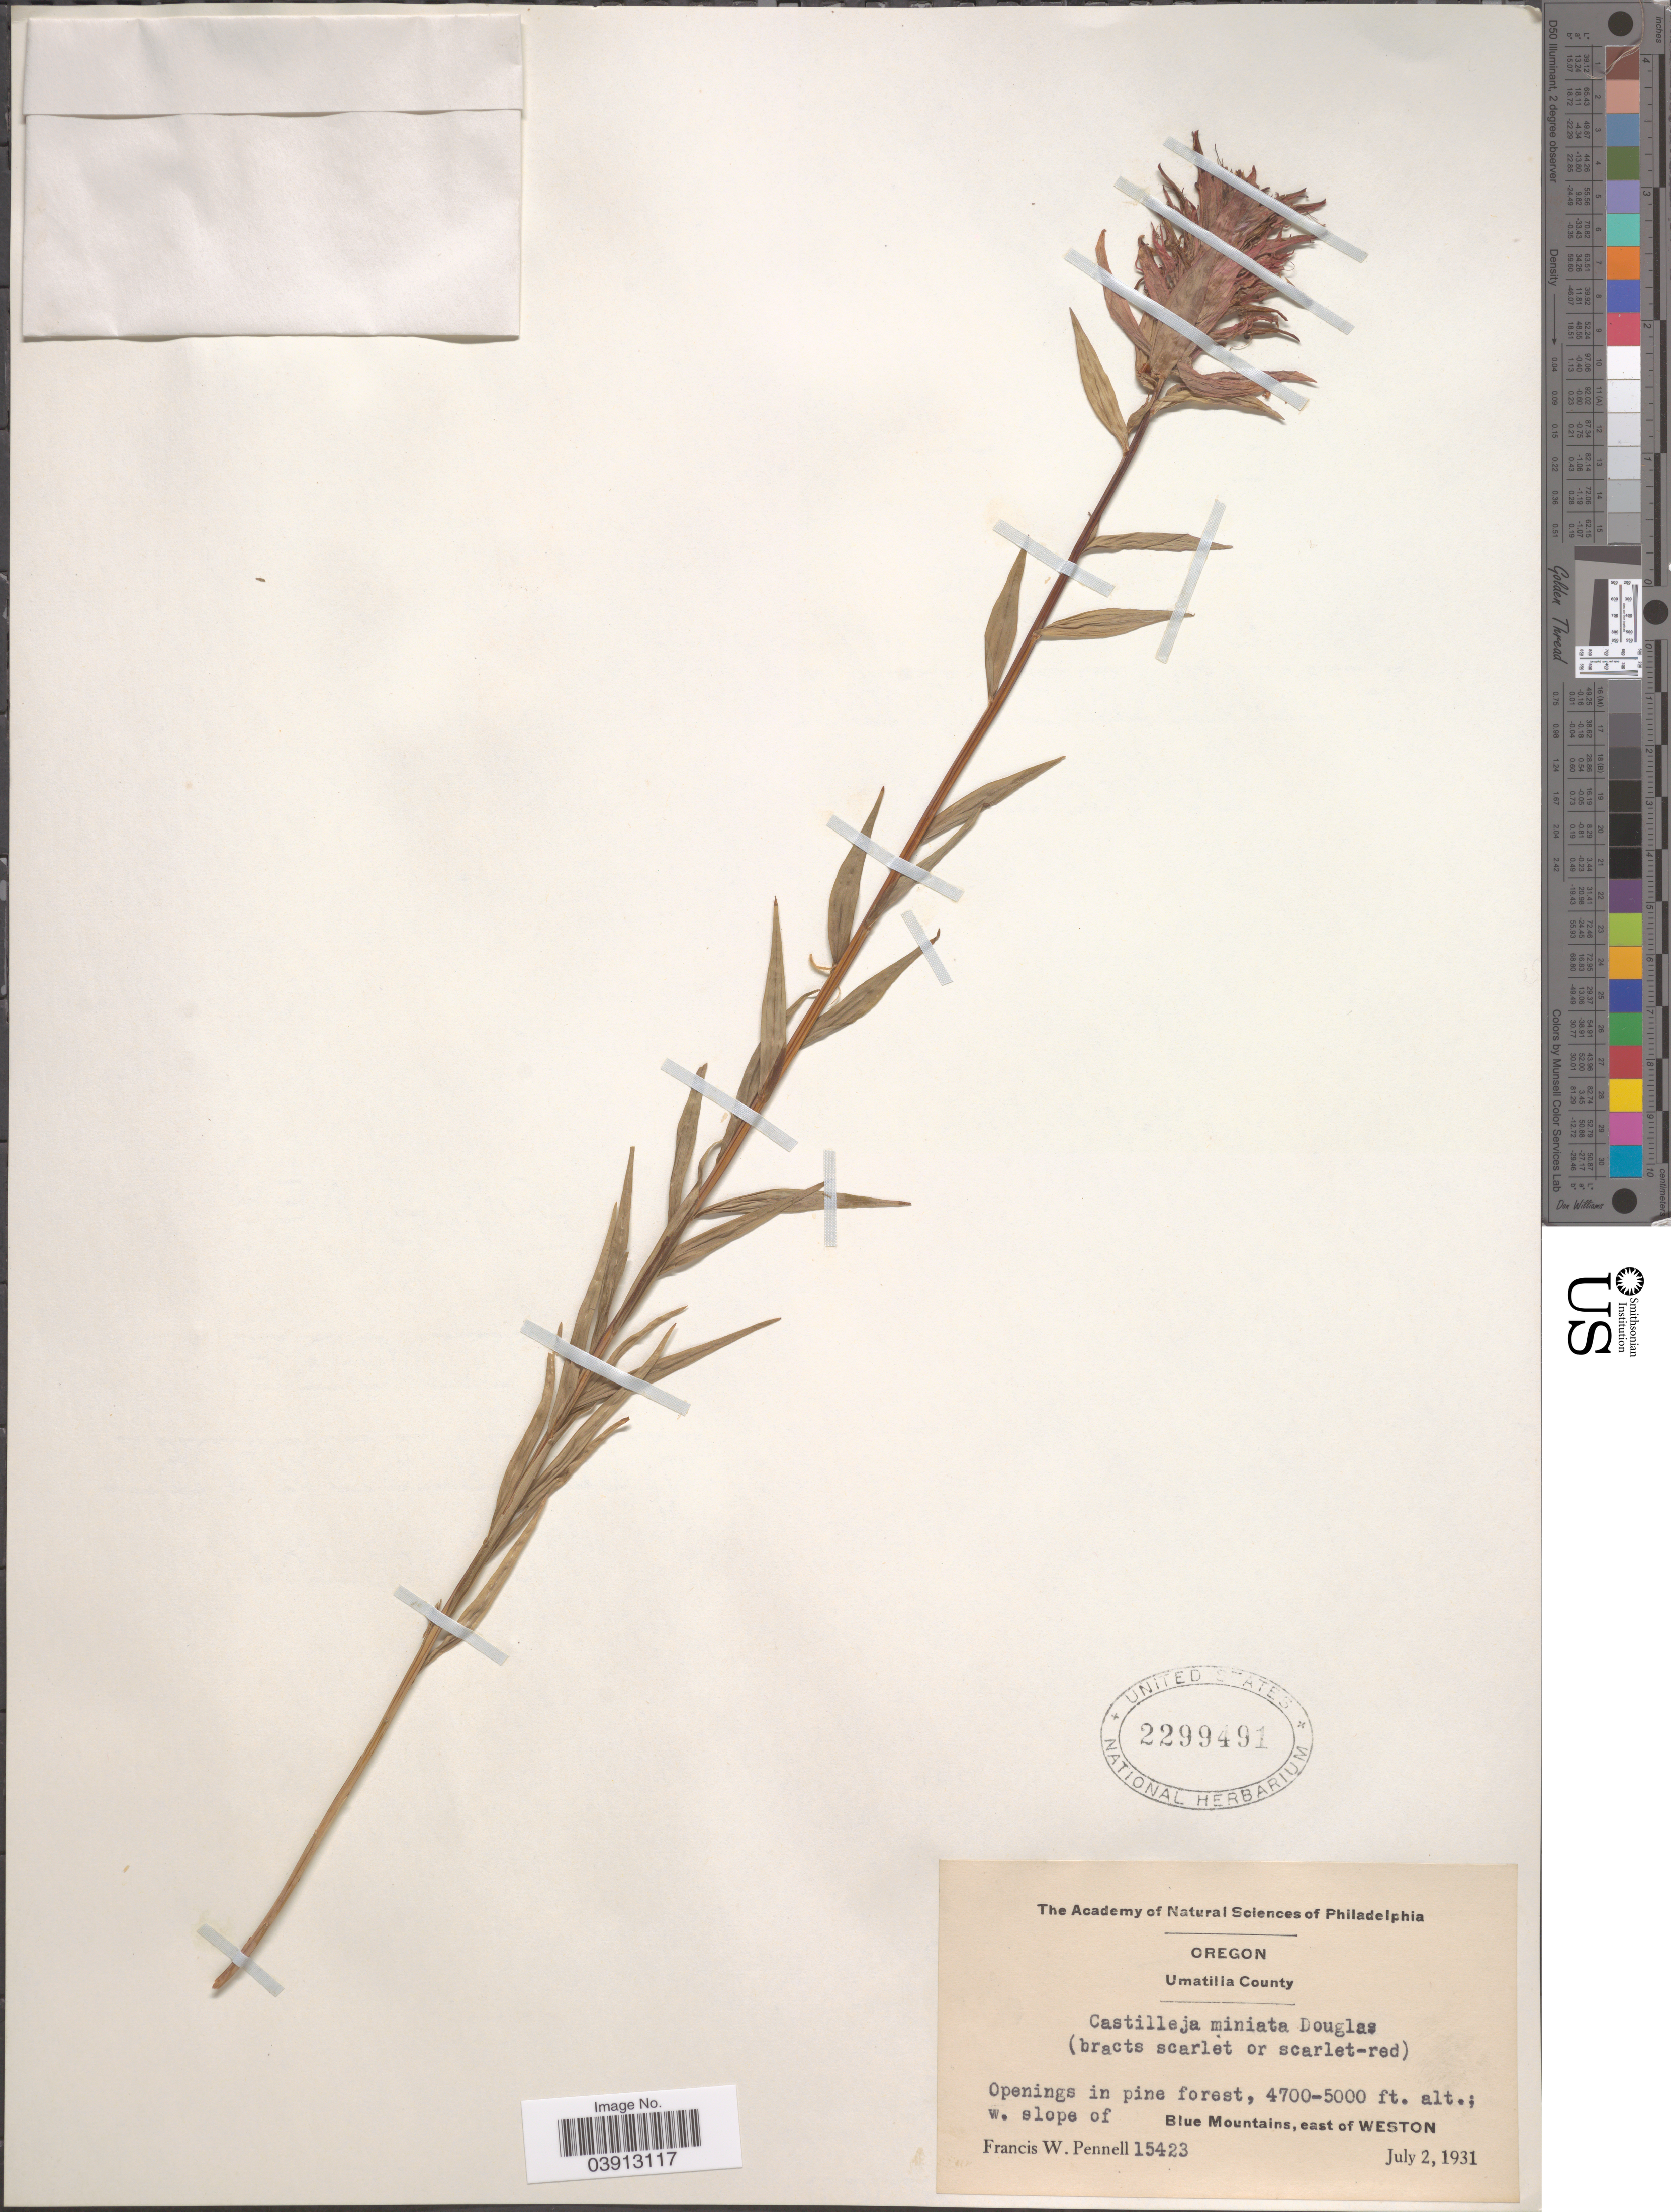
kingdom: Plantae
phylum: Tracheophyta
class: Magnoliopsida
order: Lamiales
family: Orobanchaceae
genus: Castilleja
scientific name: Castilleja miniata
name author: Douglas ex Hook.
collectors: F. W. Pennell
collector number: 15423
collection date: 1931-07-02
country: United States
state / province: Oregon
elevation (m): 1433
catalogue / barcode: US 229491